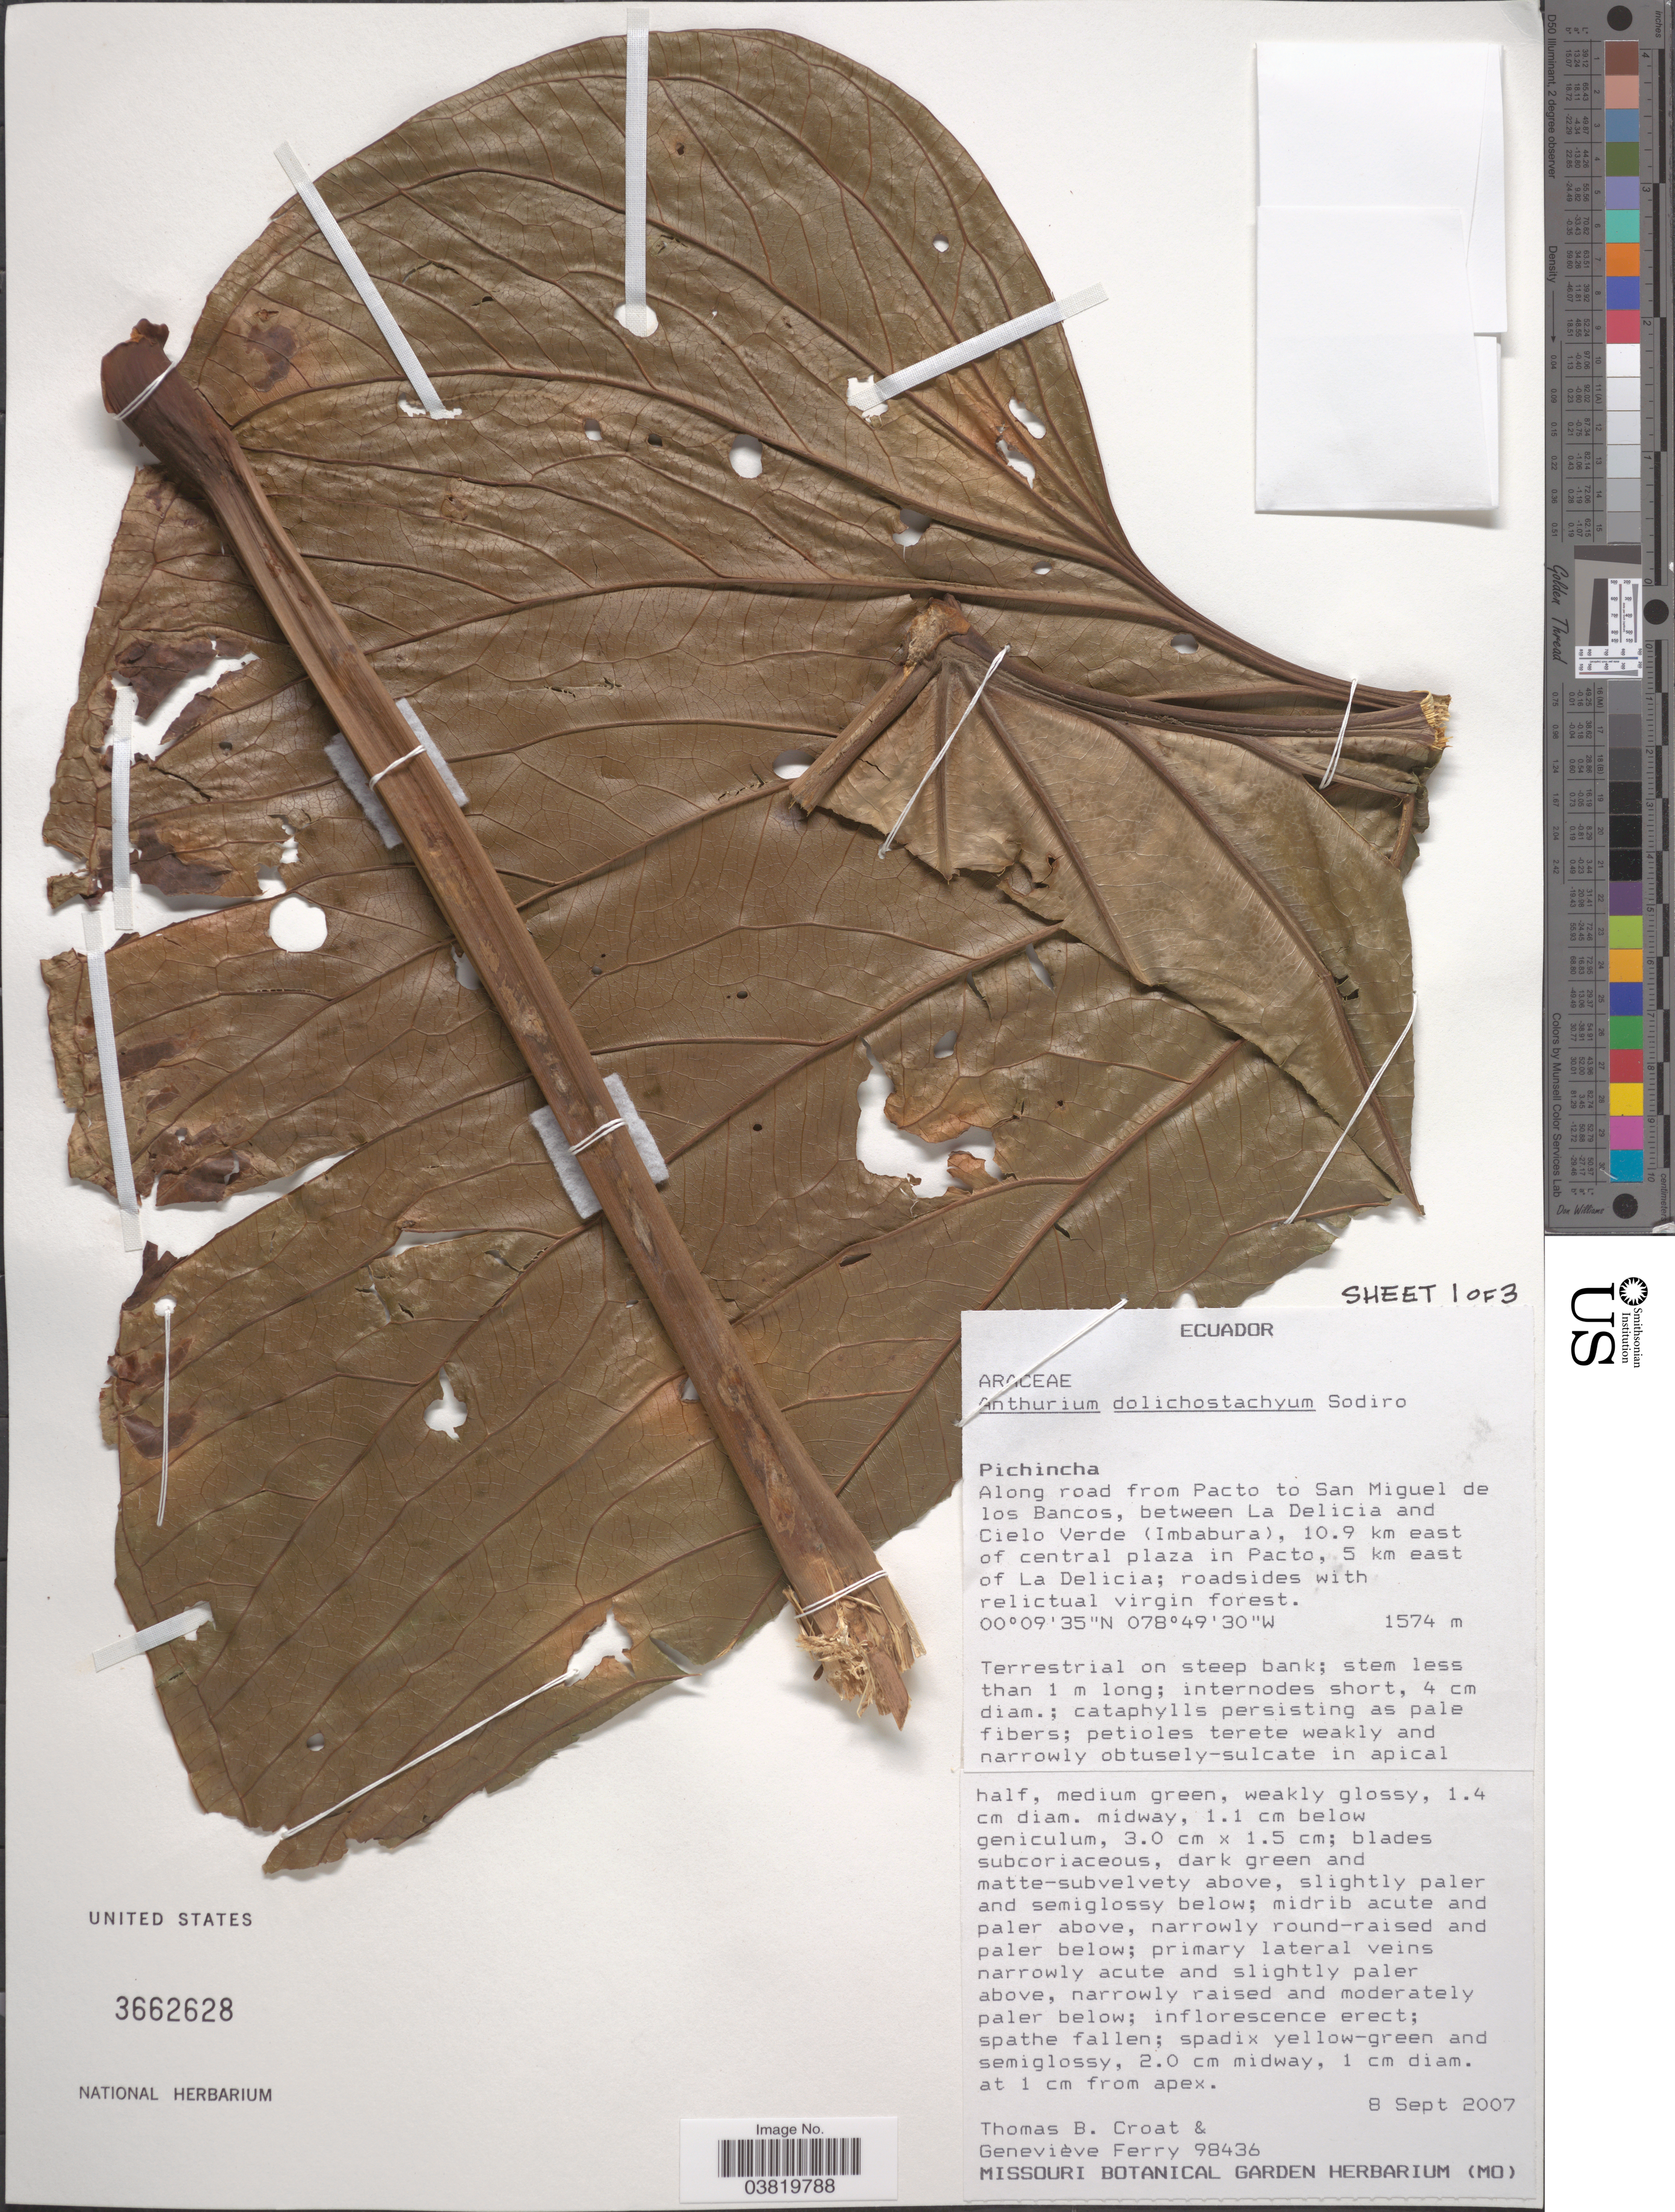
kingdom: Plantae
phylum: Tracheophyta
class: Liliopsida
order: Alismatales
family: Araceae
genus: Anthurium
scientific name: Anthurium dolicostachyum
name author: Sodiro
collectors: T. B. Croat & G. Ferry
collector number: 98436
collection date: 2007-09-08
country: Ecuador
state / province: Pichincha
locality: Along road from Pacto to San Miguel de los Bancos, between La Delicia and Cielo Verde (Imbabura), 10.9 km east of central plaza in Pacto, 5 km east of La Delicia.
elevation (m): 1574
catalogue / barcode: US 3662628